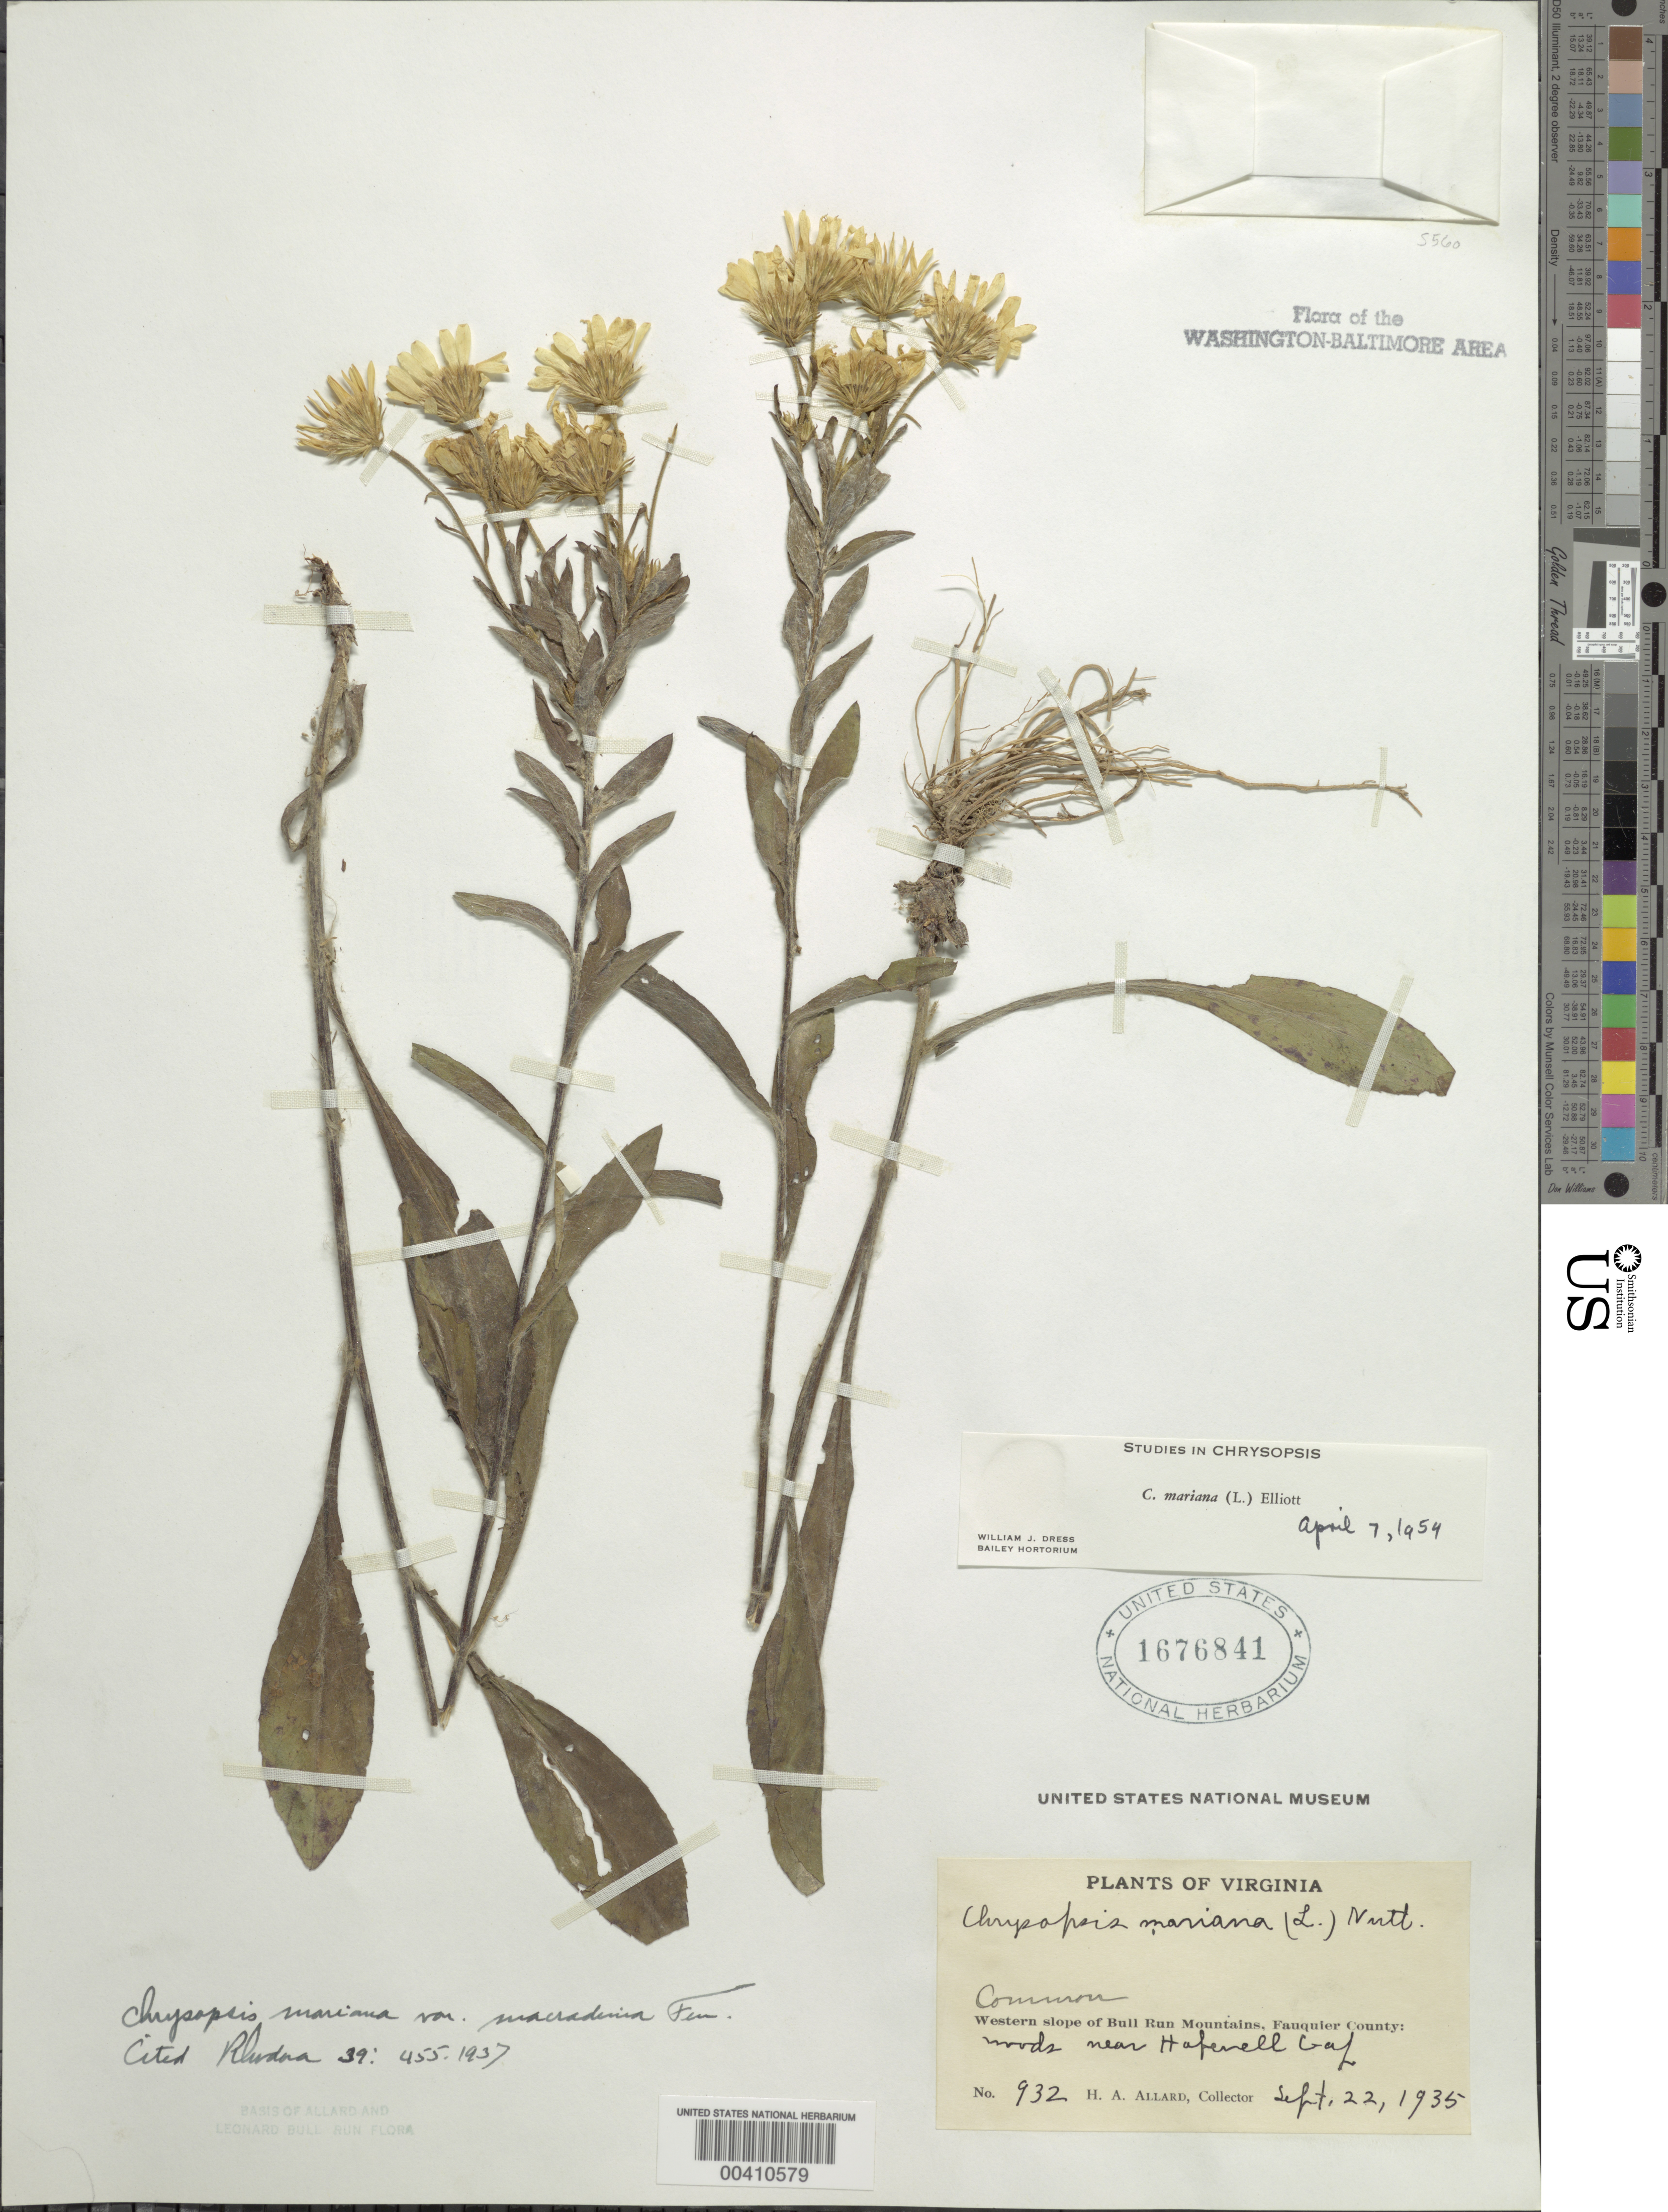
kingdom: Plantae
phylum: Tracheophyta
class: Magnoliopsida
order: Asterales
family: Asteraceae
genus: Chrysopsis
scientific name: Chrysopsis mariana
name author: (L.) Elliott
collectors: H. A. Allard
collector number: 932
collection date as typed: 22 Sep 1935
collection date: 1935-09-22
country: United States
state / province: Virginia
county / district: Fauquier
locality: Near Hopewell Gap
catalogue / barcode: US 1676841